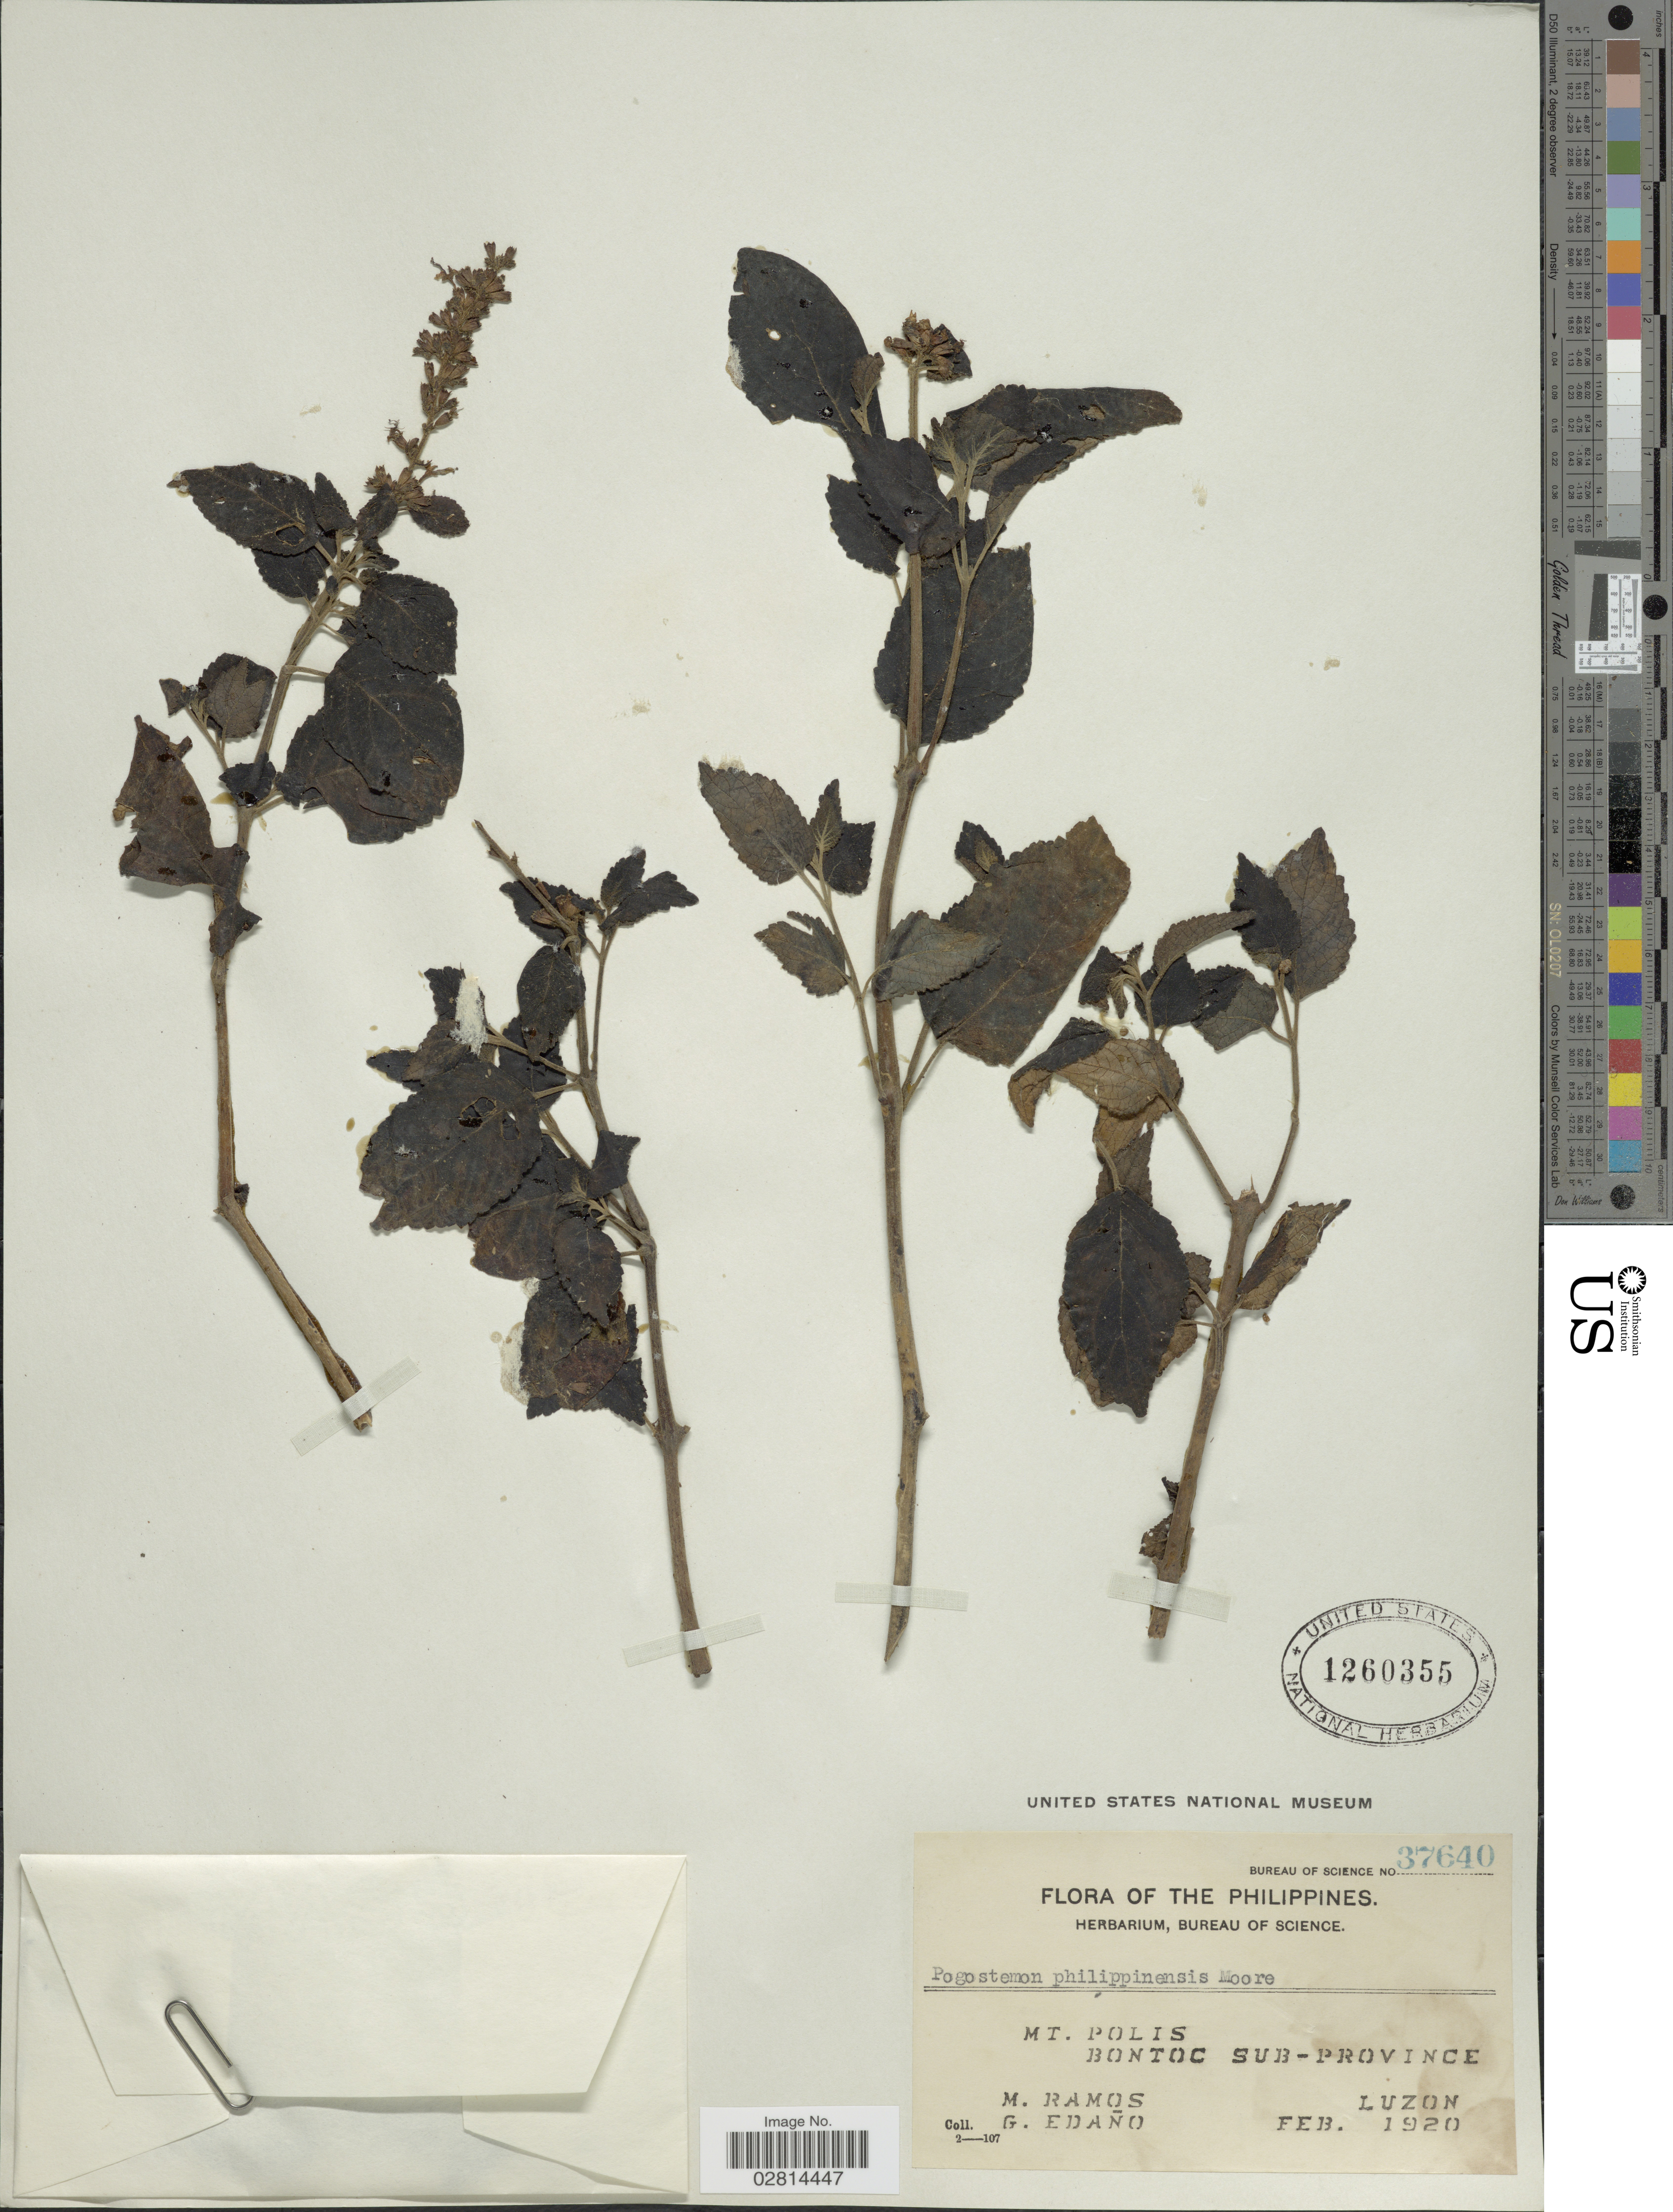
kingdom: Plantae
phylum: Tracheophyta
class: Magnoliopsida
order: Lamiales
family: Lamiaceae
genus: Pogostemon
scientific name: Pogostemon philippinensis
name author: S. Moore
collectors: M. Ramos & G. Edaño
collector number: Bureau of Science 37640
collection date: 1920-02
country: Philippines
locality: Mt. Polis. Bontoc Sub-Province. Luzon.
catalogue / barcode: US 1260355